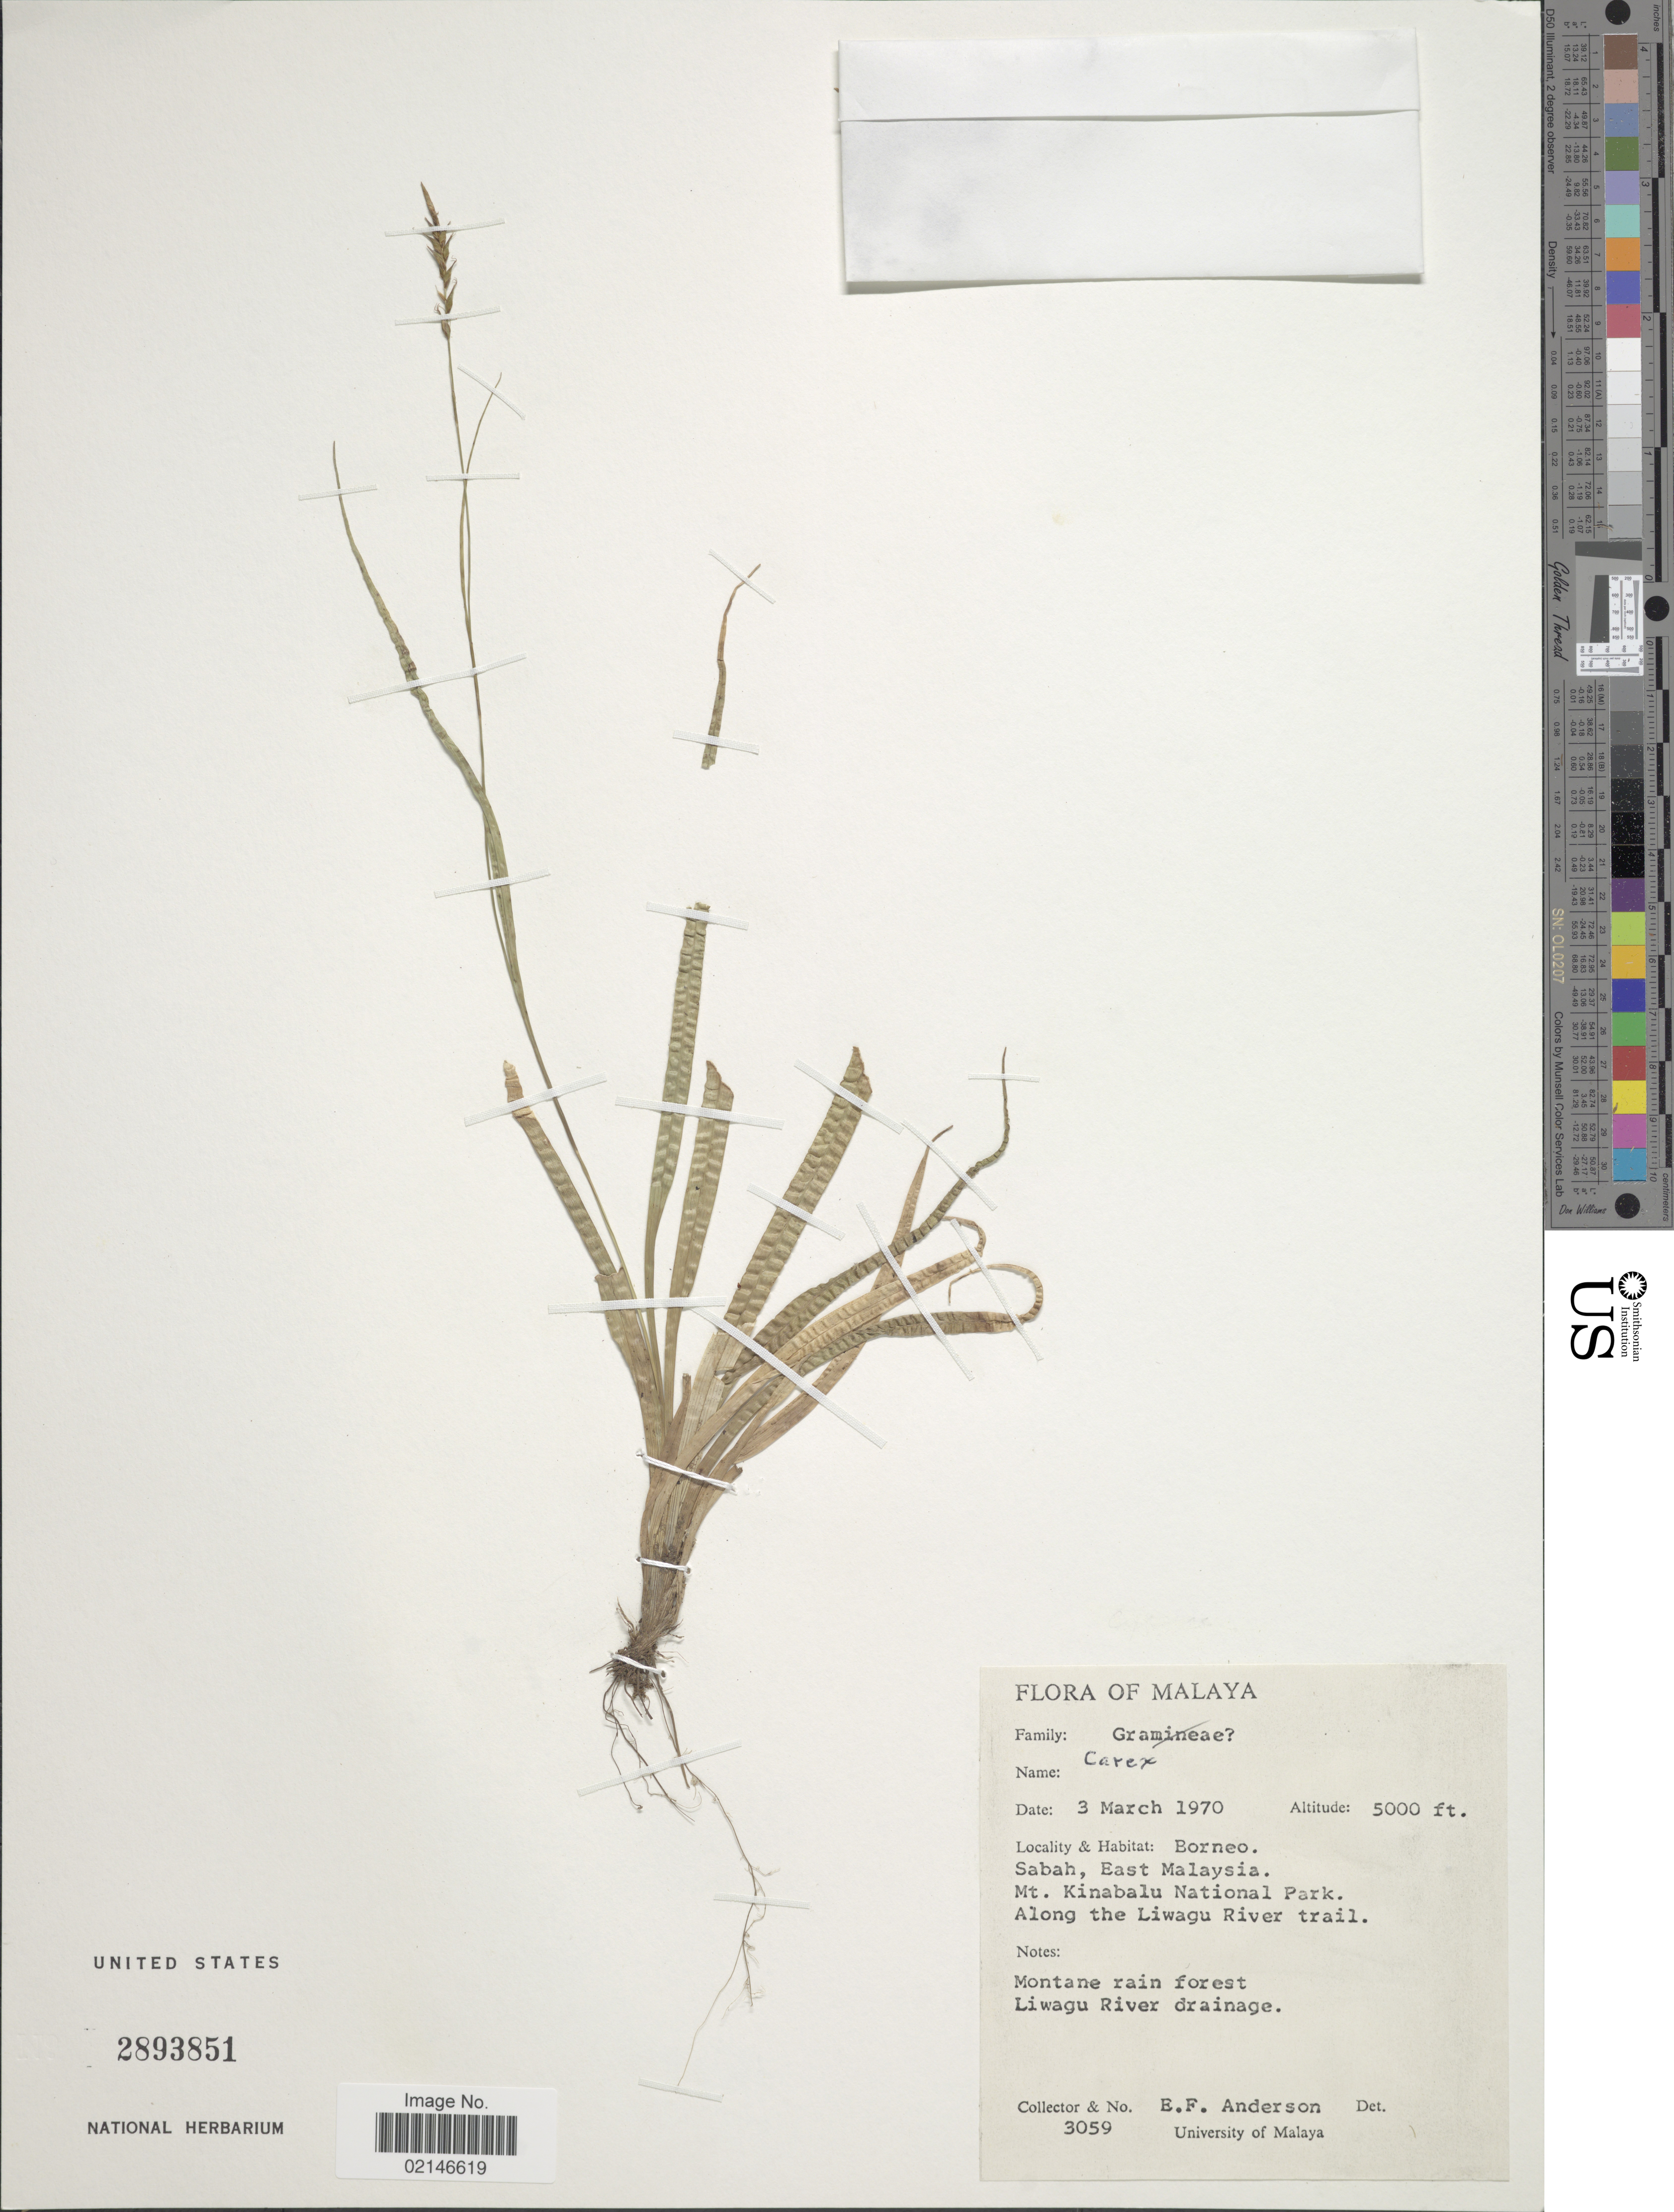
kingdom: Plantae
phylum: Tracheophyta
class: Liliopsida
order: Poales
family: Cyperaceae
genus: Carex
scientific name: Carex sp.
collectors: B. F. Anderson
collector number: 3059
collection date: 1970-03-03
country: Malaysia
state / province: Sabah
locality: Malaya, Borneo, Sabah, East Malaysia. Mt. Kinabalu National Park, along the Liwagu River trail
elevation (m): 1524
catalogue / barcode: US 2893851